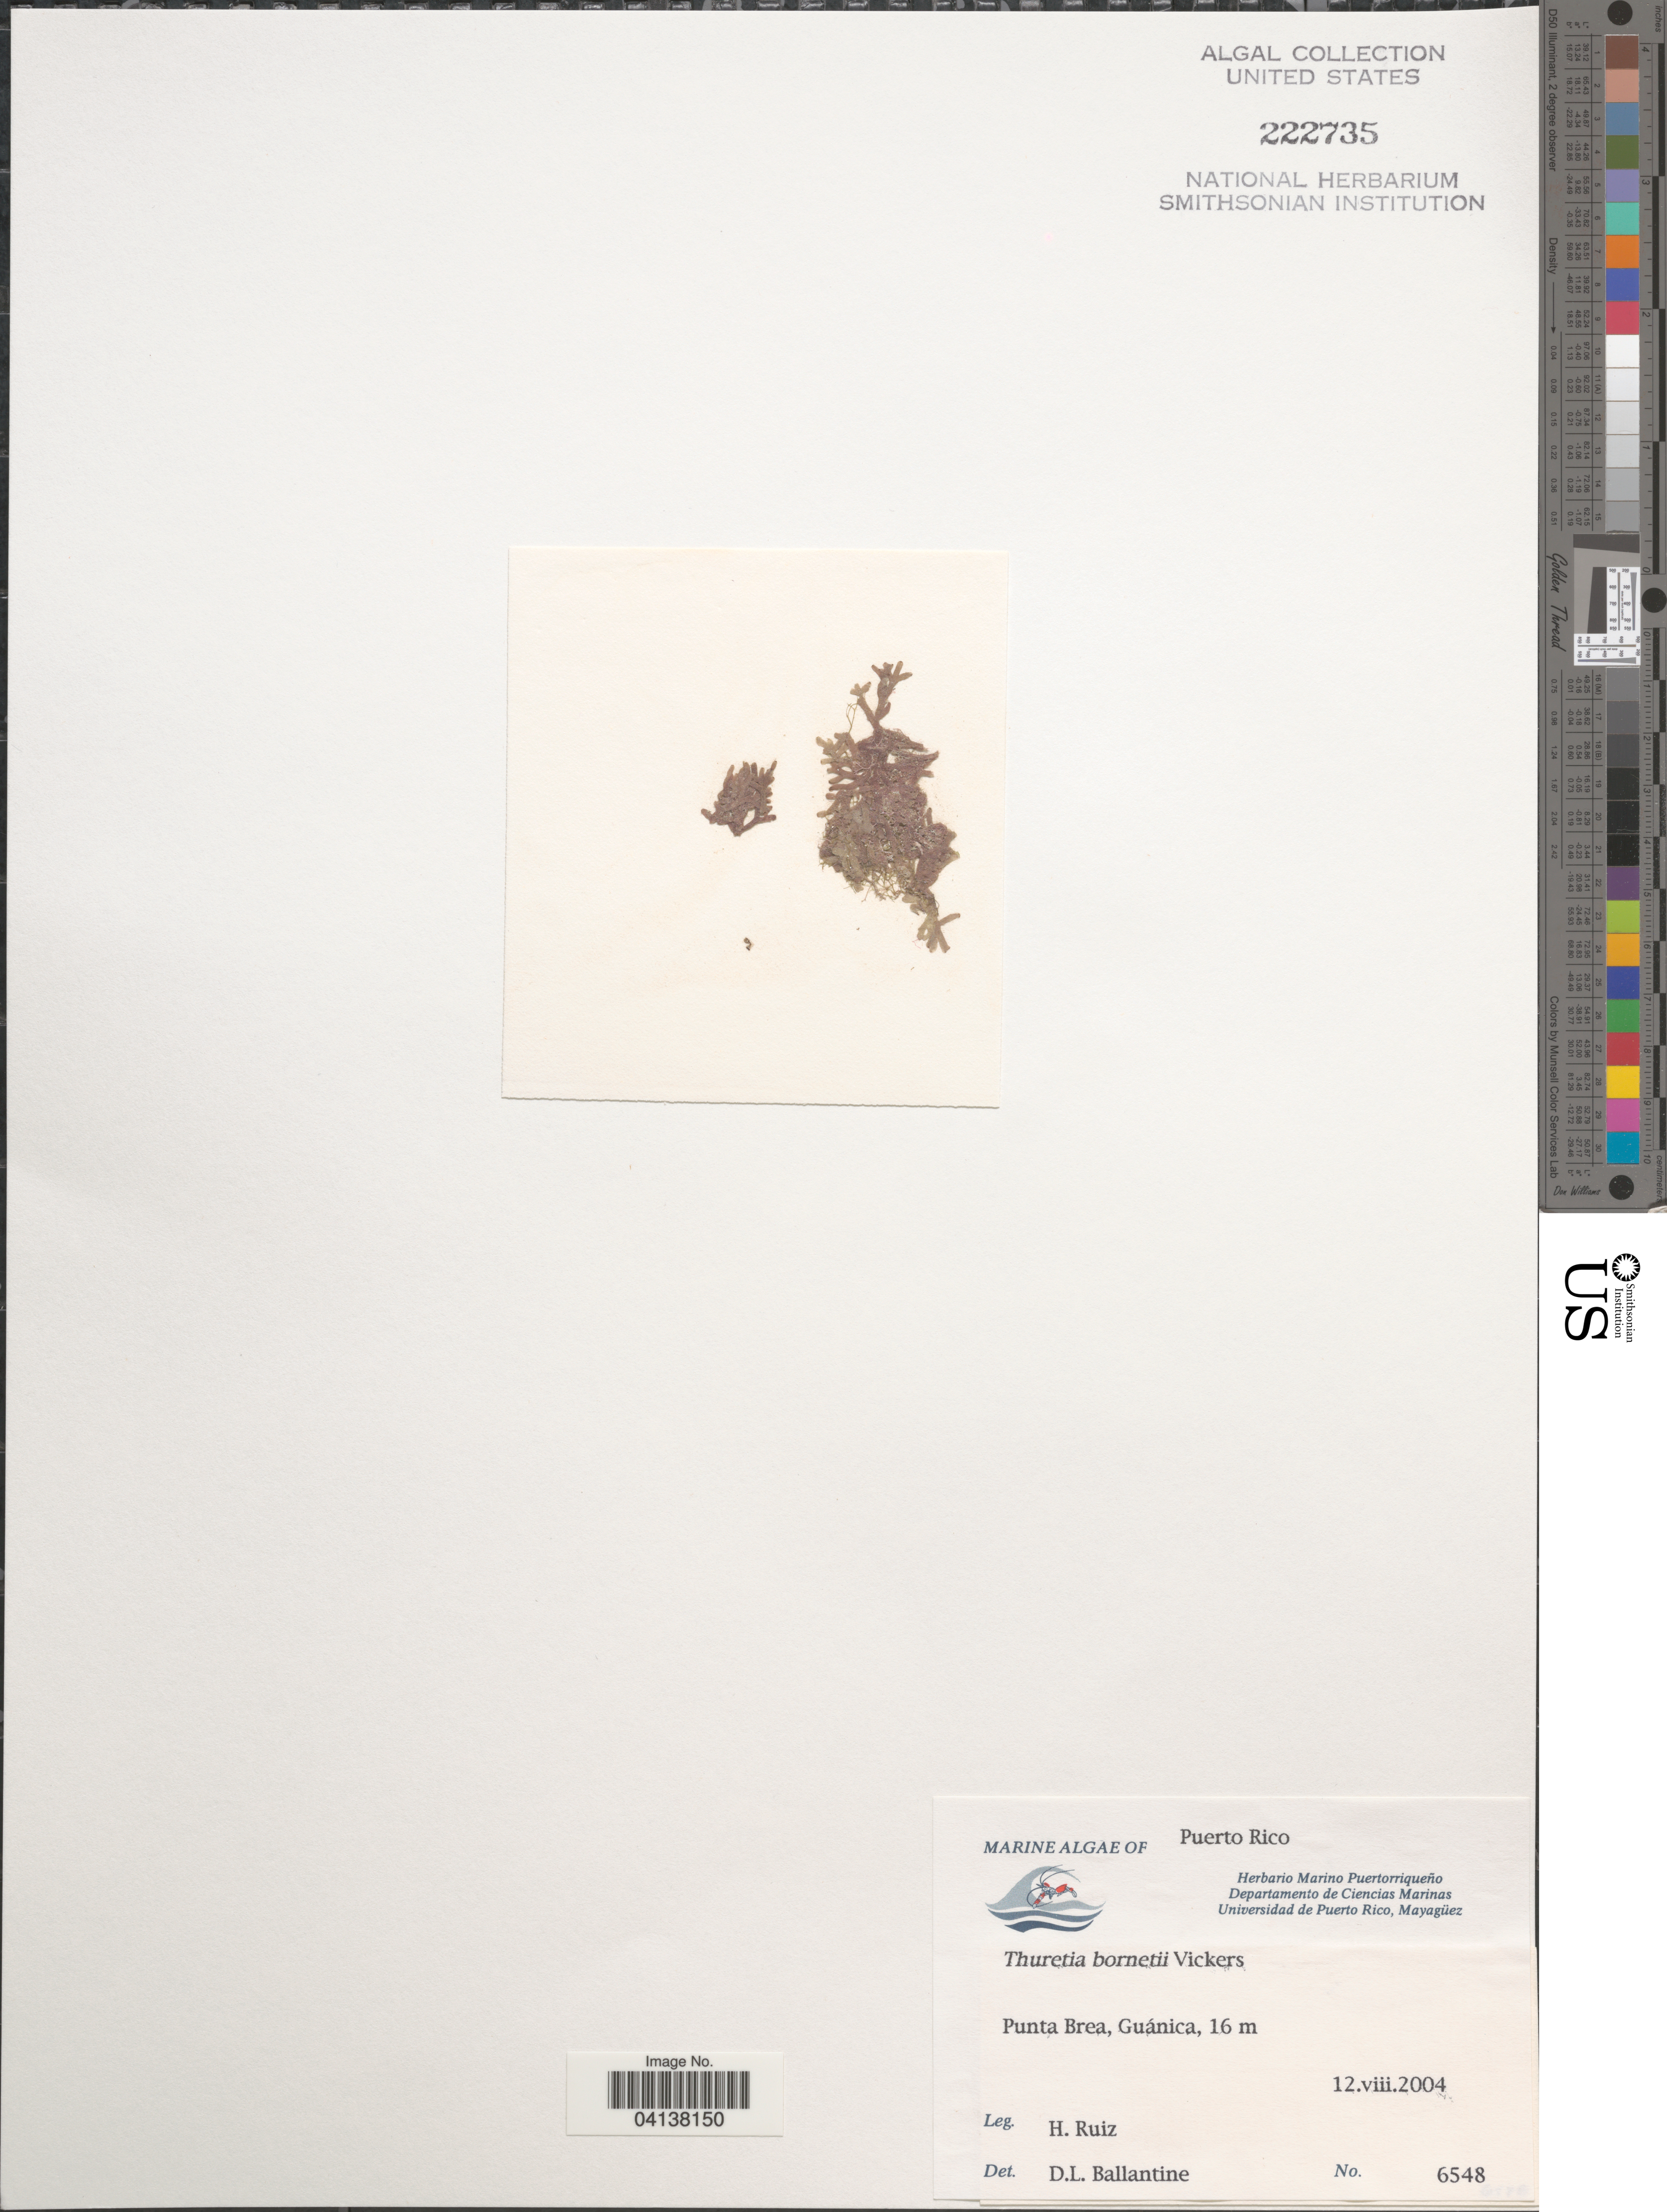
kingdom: Plantae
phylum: Rhodophyta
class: Florideophyceae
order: Ceramiales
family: Dasyaceae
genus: Thuretia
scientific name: Thuretia bornetii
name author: Vickers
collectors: H. Ruiz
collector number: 6548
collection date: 2004-08-12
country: Puerto Rico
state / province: Guánica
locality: Punta Brea.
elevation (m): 16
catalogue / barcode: US 222735